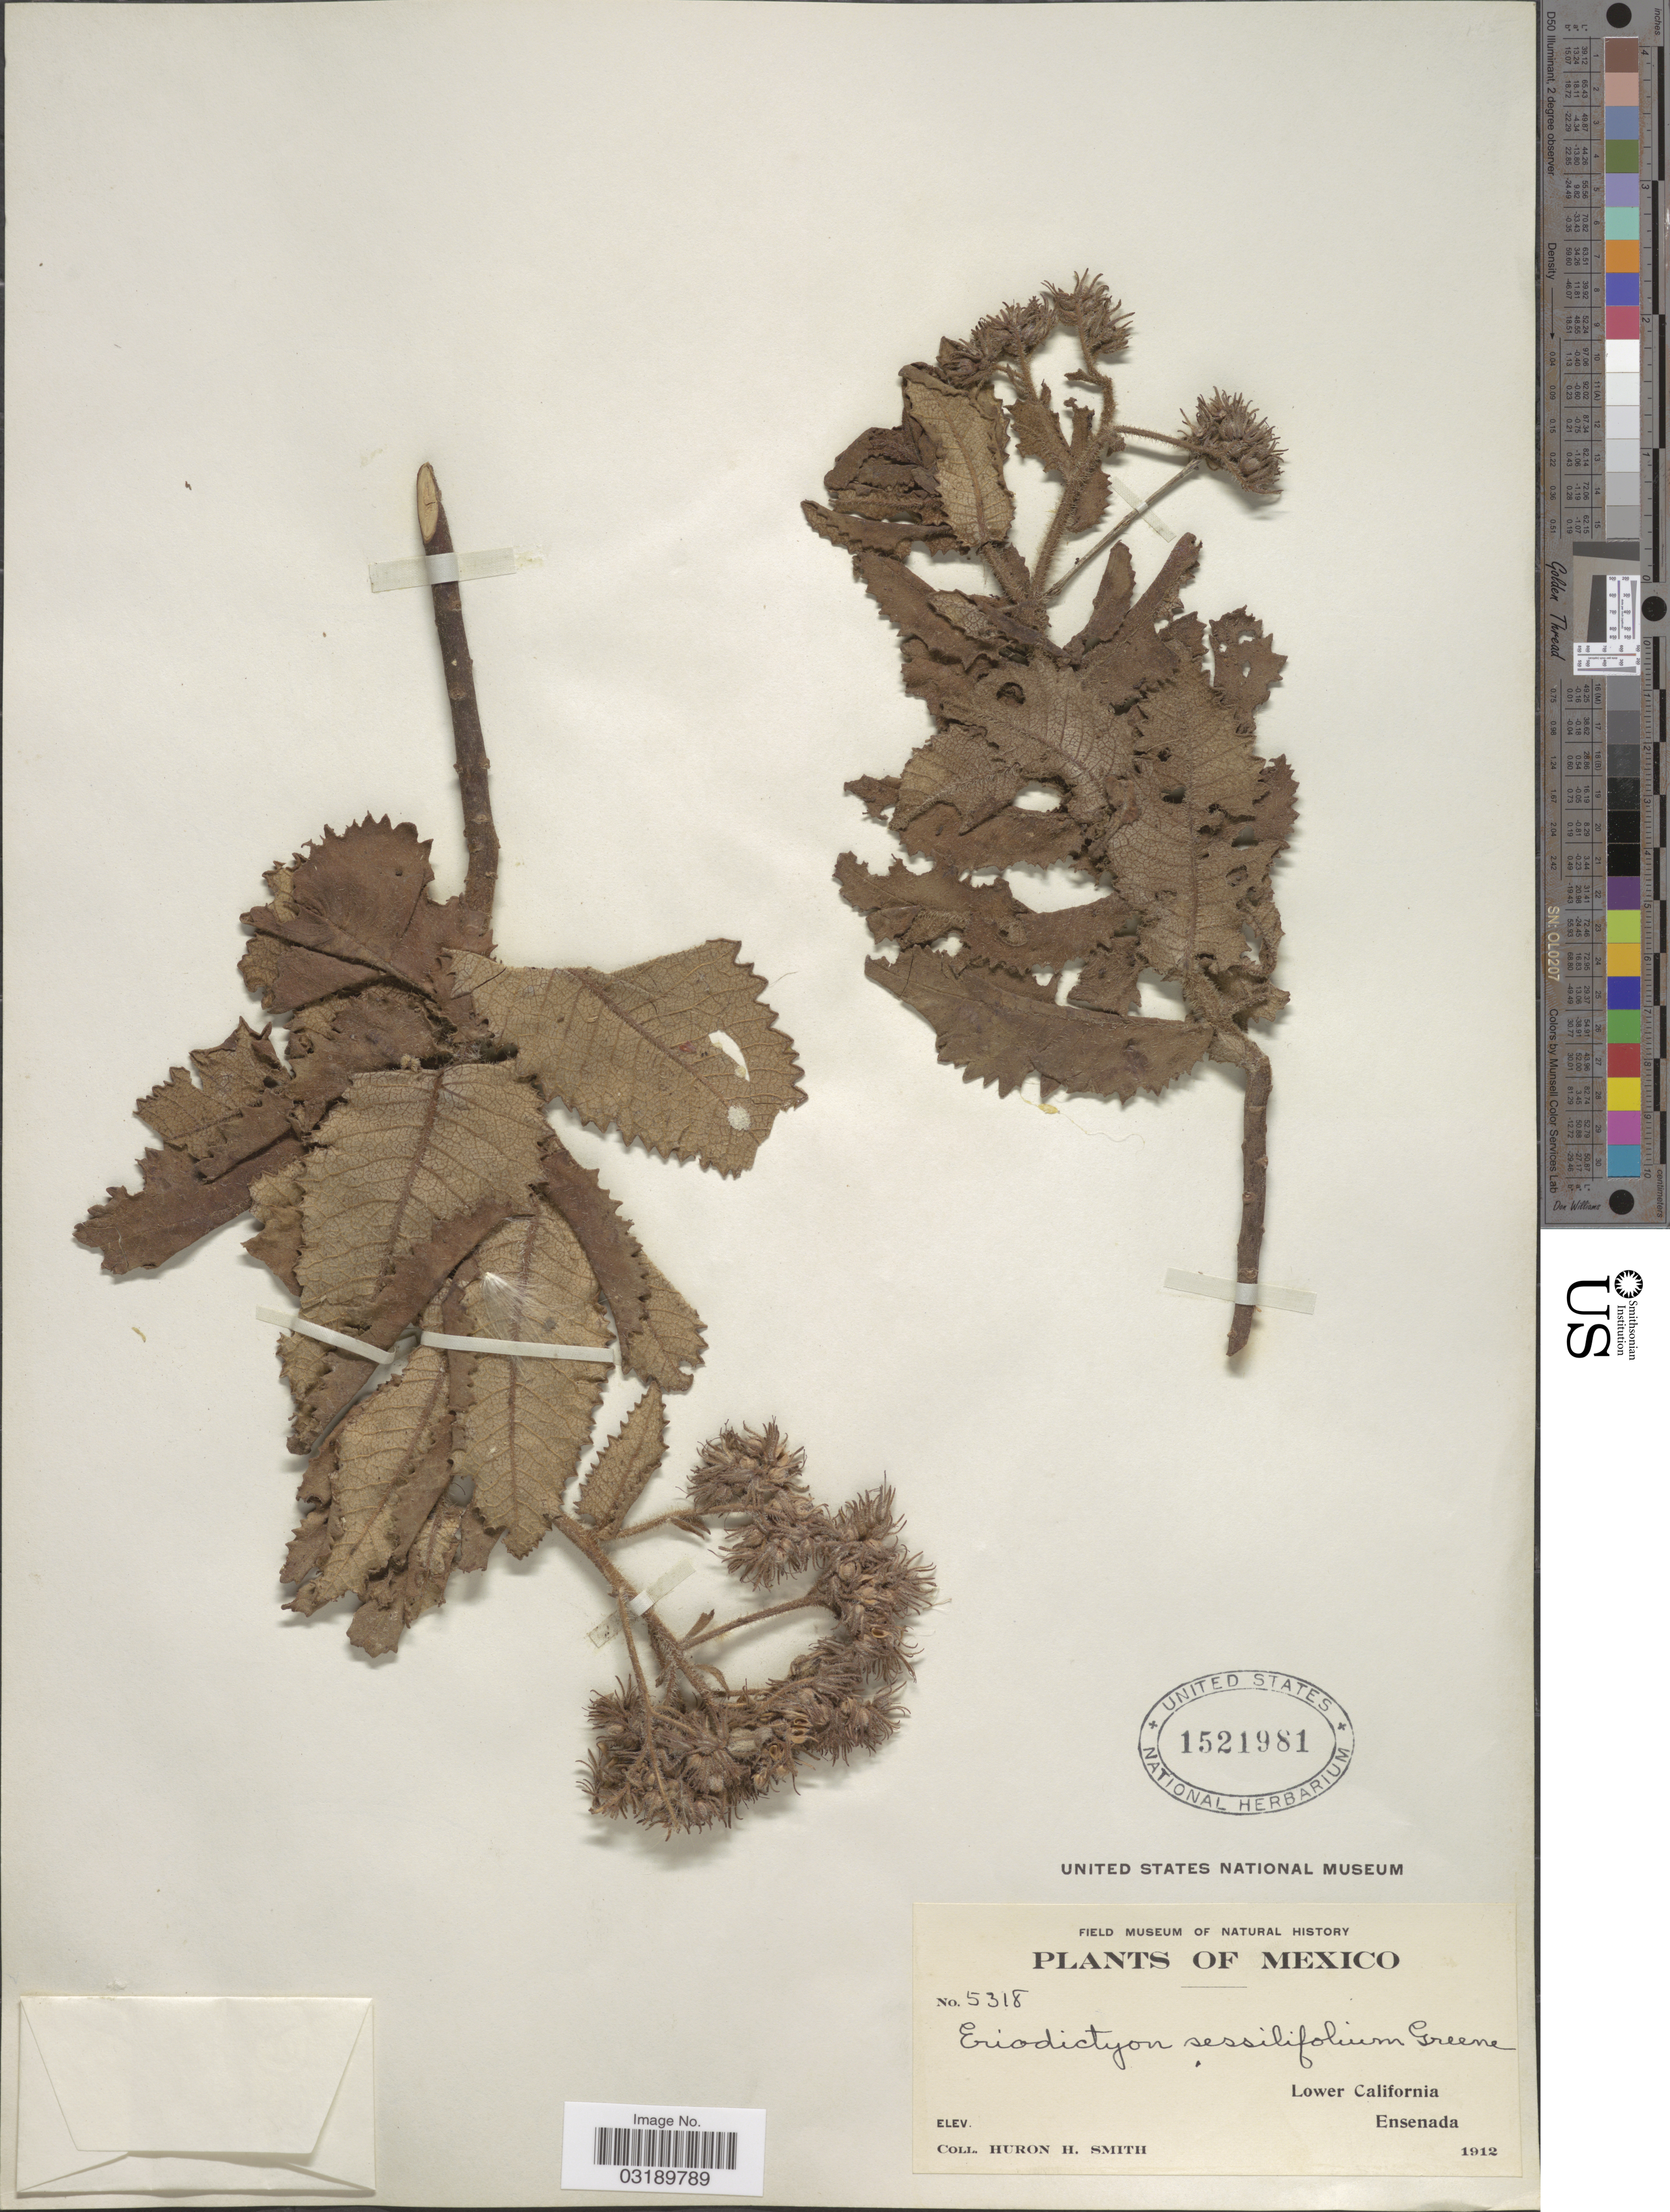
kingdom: Plantae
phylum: Tracheophyta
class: Magnoliopsida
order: Boraginales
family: Namaceae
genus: Eriodictyon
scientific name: Eriodictyon sessilifolium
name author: Greene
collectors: Huron H. Smith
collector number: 5318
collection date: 1912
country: Mexico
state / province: Baja California Norte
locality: Lower California. Ensenada.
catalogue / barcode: US 1521981